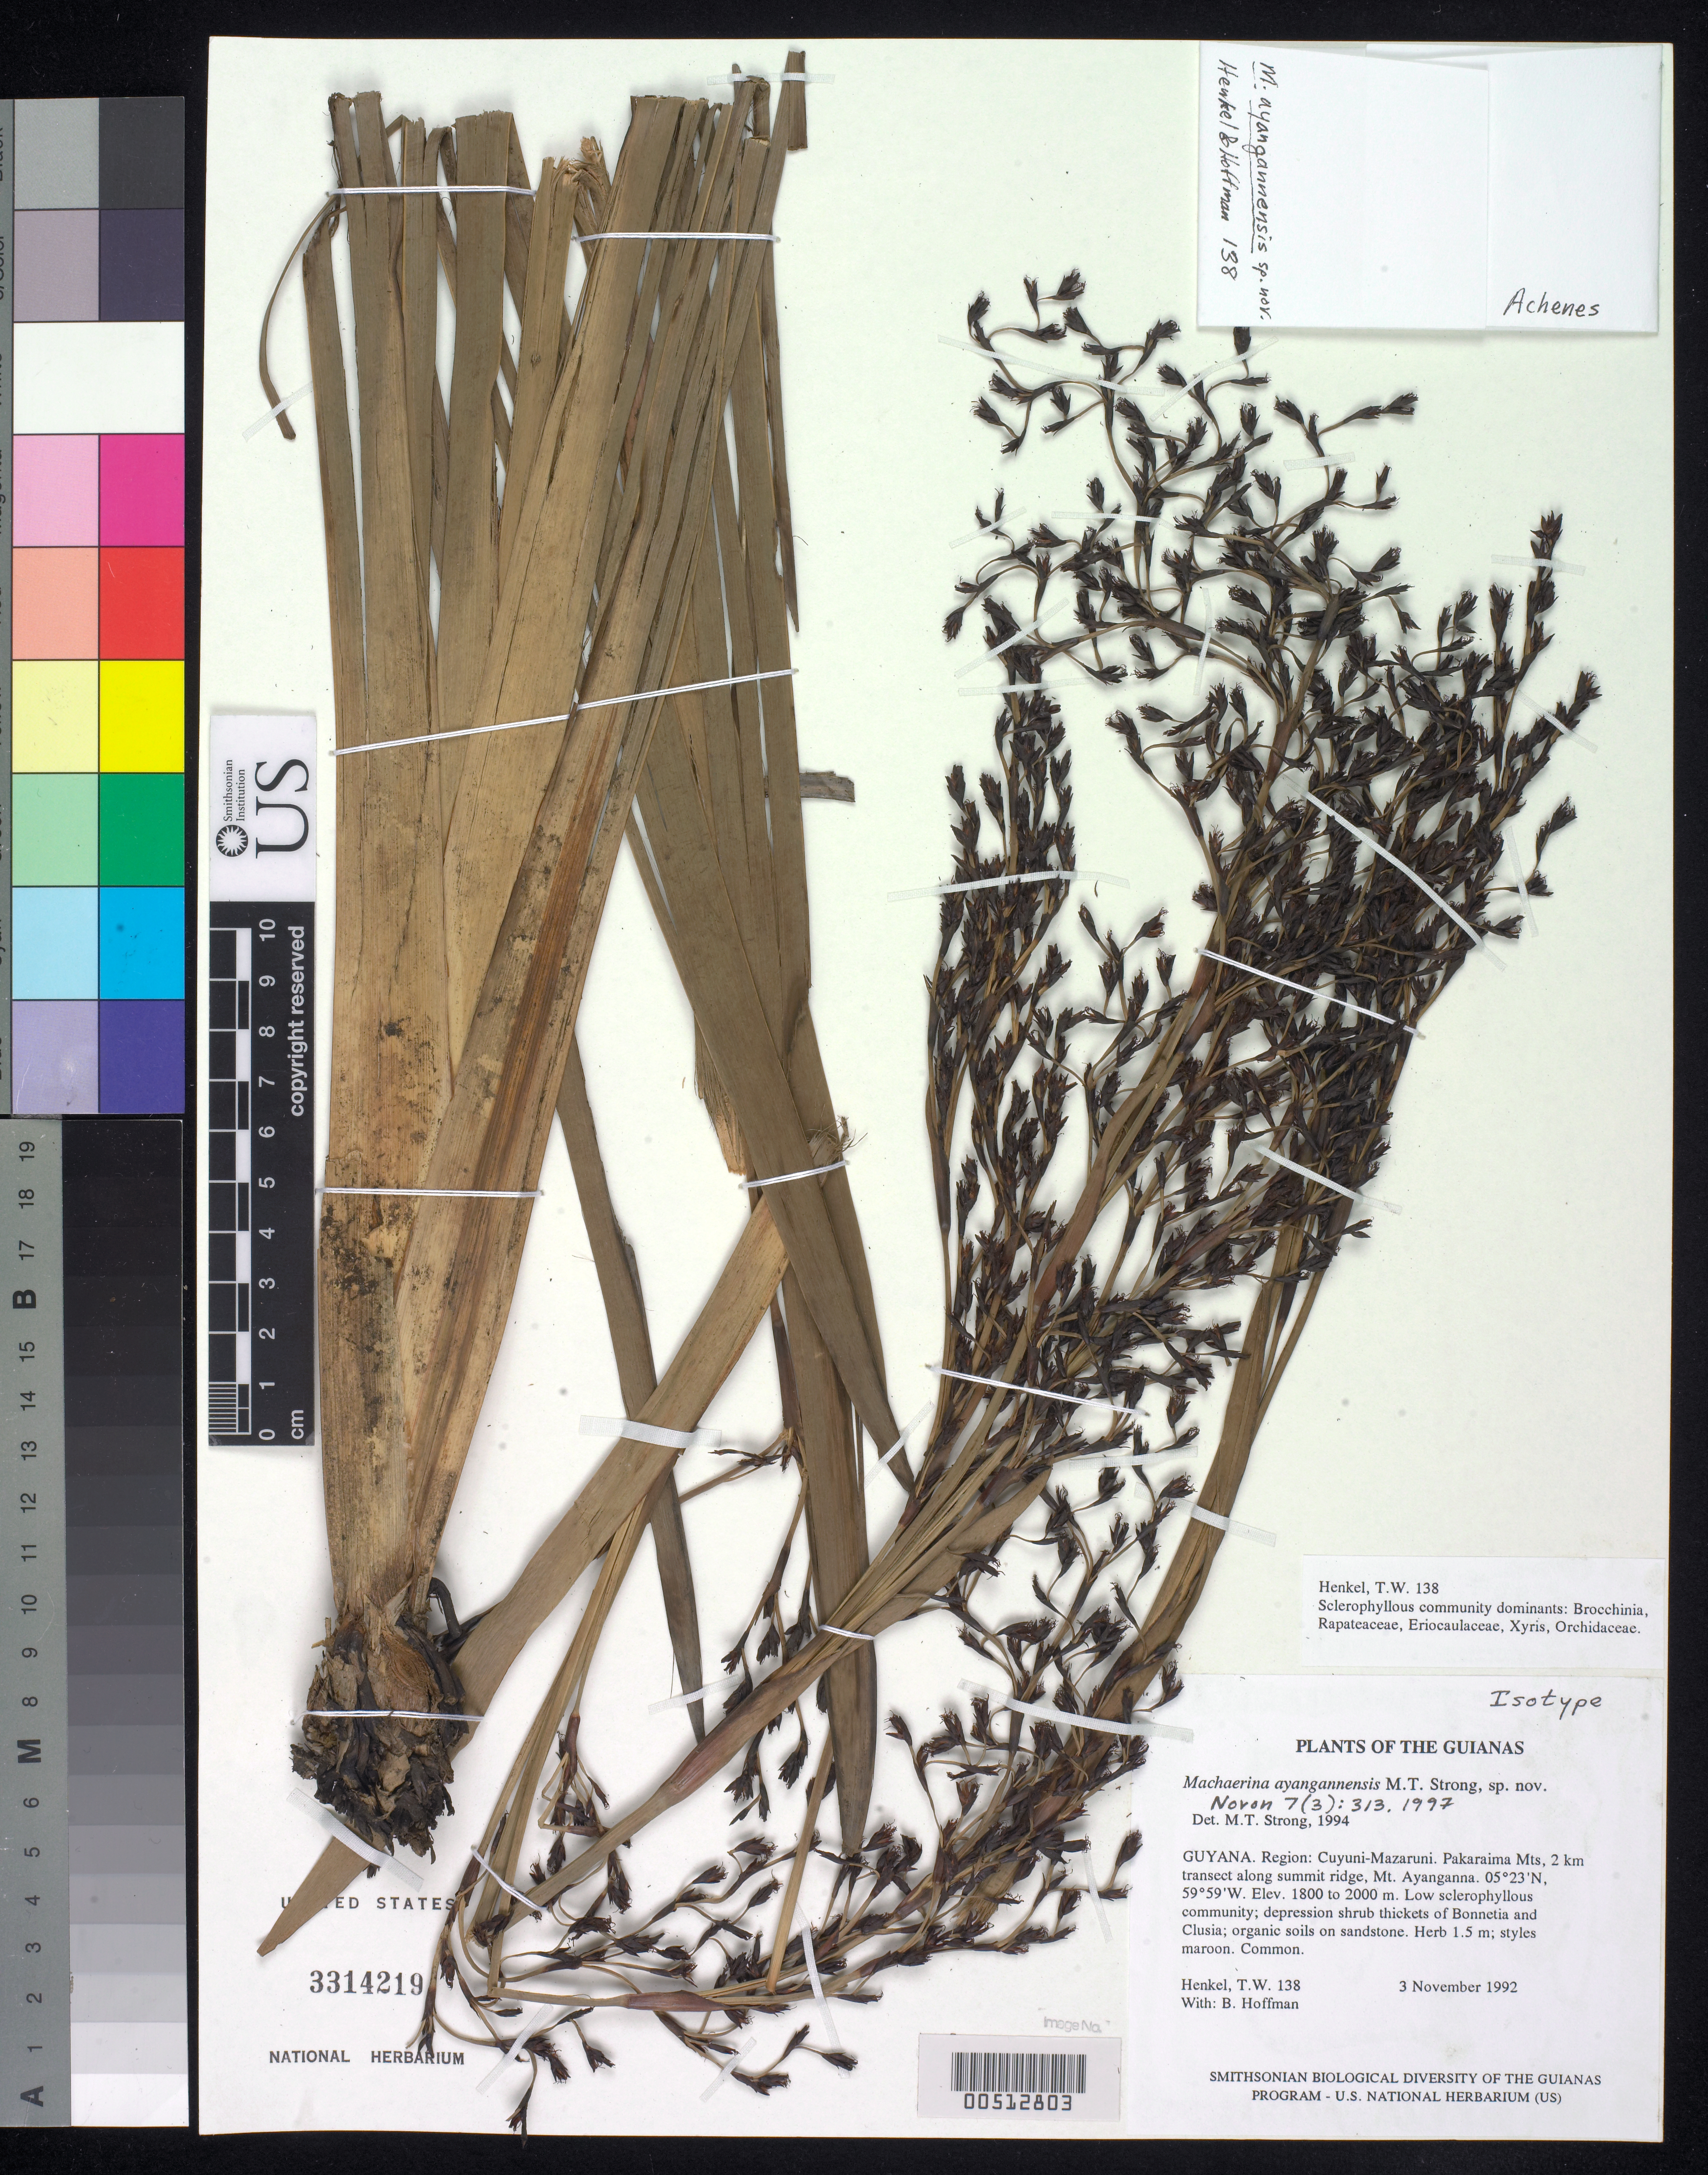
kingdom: Plantae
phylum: Tracheophyta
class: Liliopsida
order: Poales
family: Cyperaceae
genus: Machaerina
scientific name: Machaerina ayangannensis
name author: M.T. Strong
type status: Isotype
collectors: T. Henkel & B. Hoffman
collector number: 138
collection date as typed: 03 Nov 1992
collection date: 1992-11-03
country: Guyana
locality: Pakaraima Mountains, 2 km transect along summit ridge, Mt. Ayanganna.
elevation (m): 1800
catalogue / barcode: US 3314219